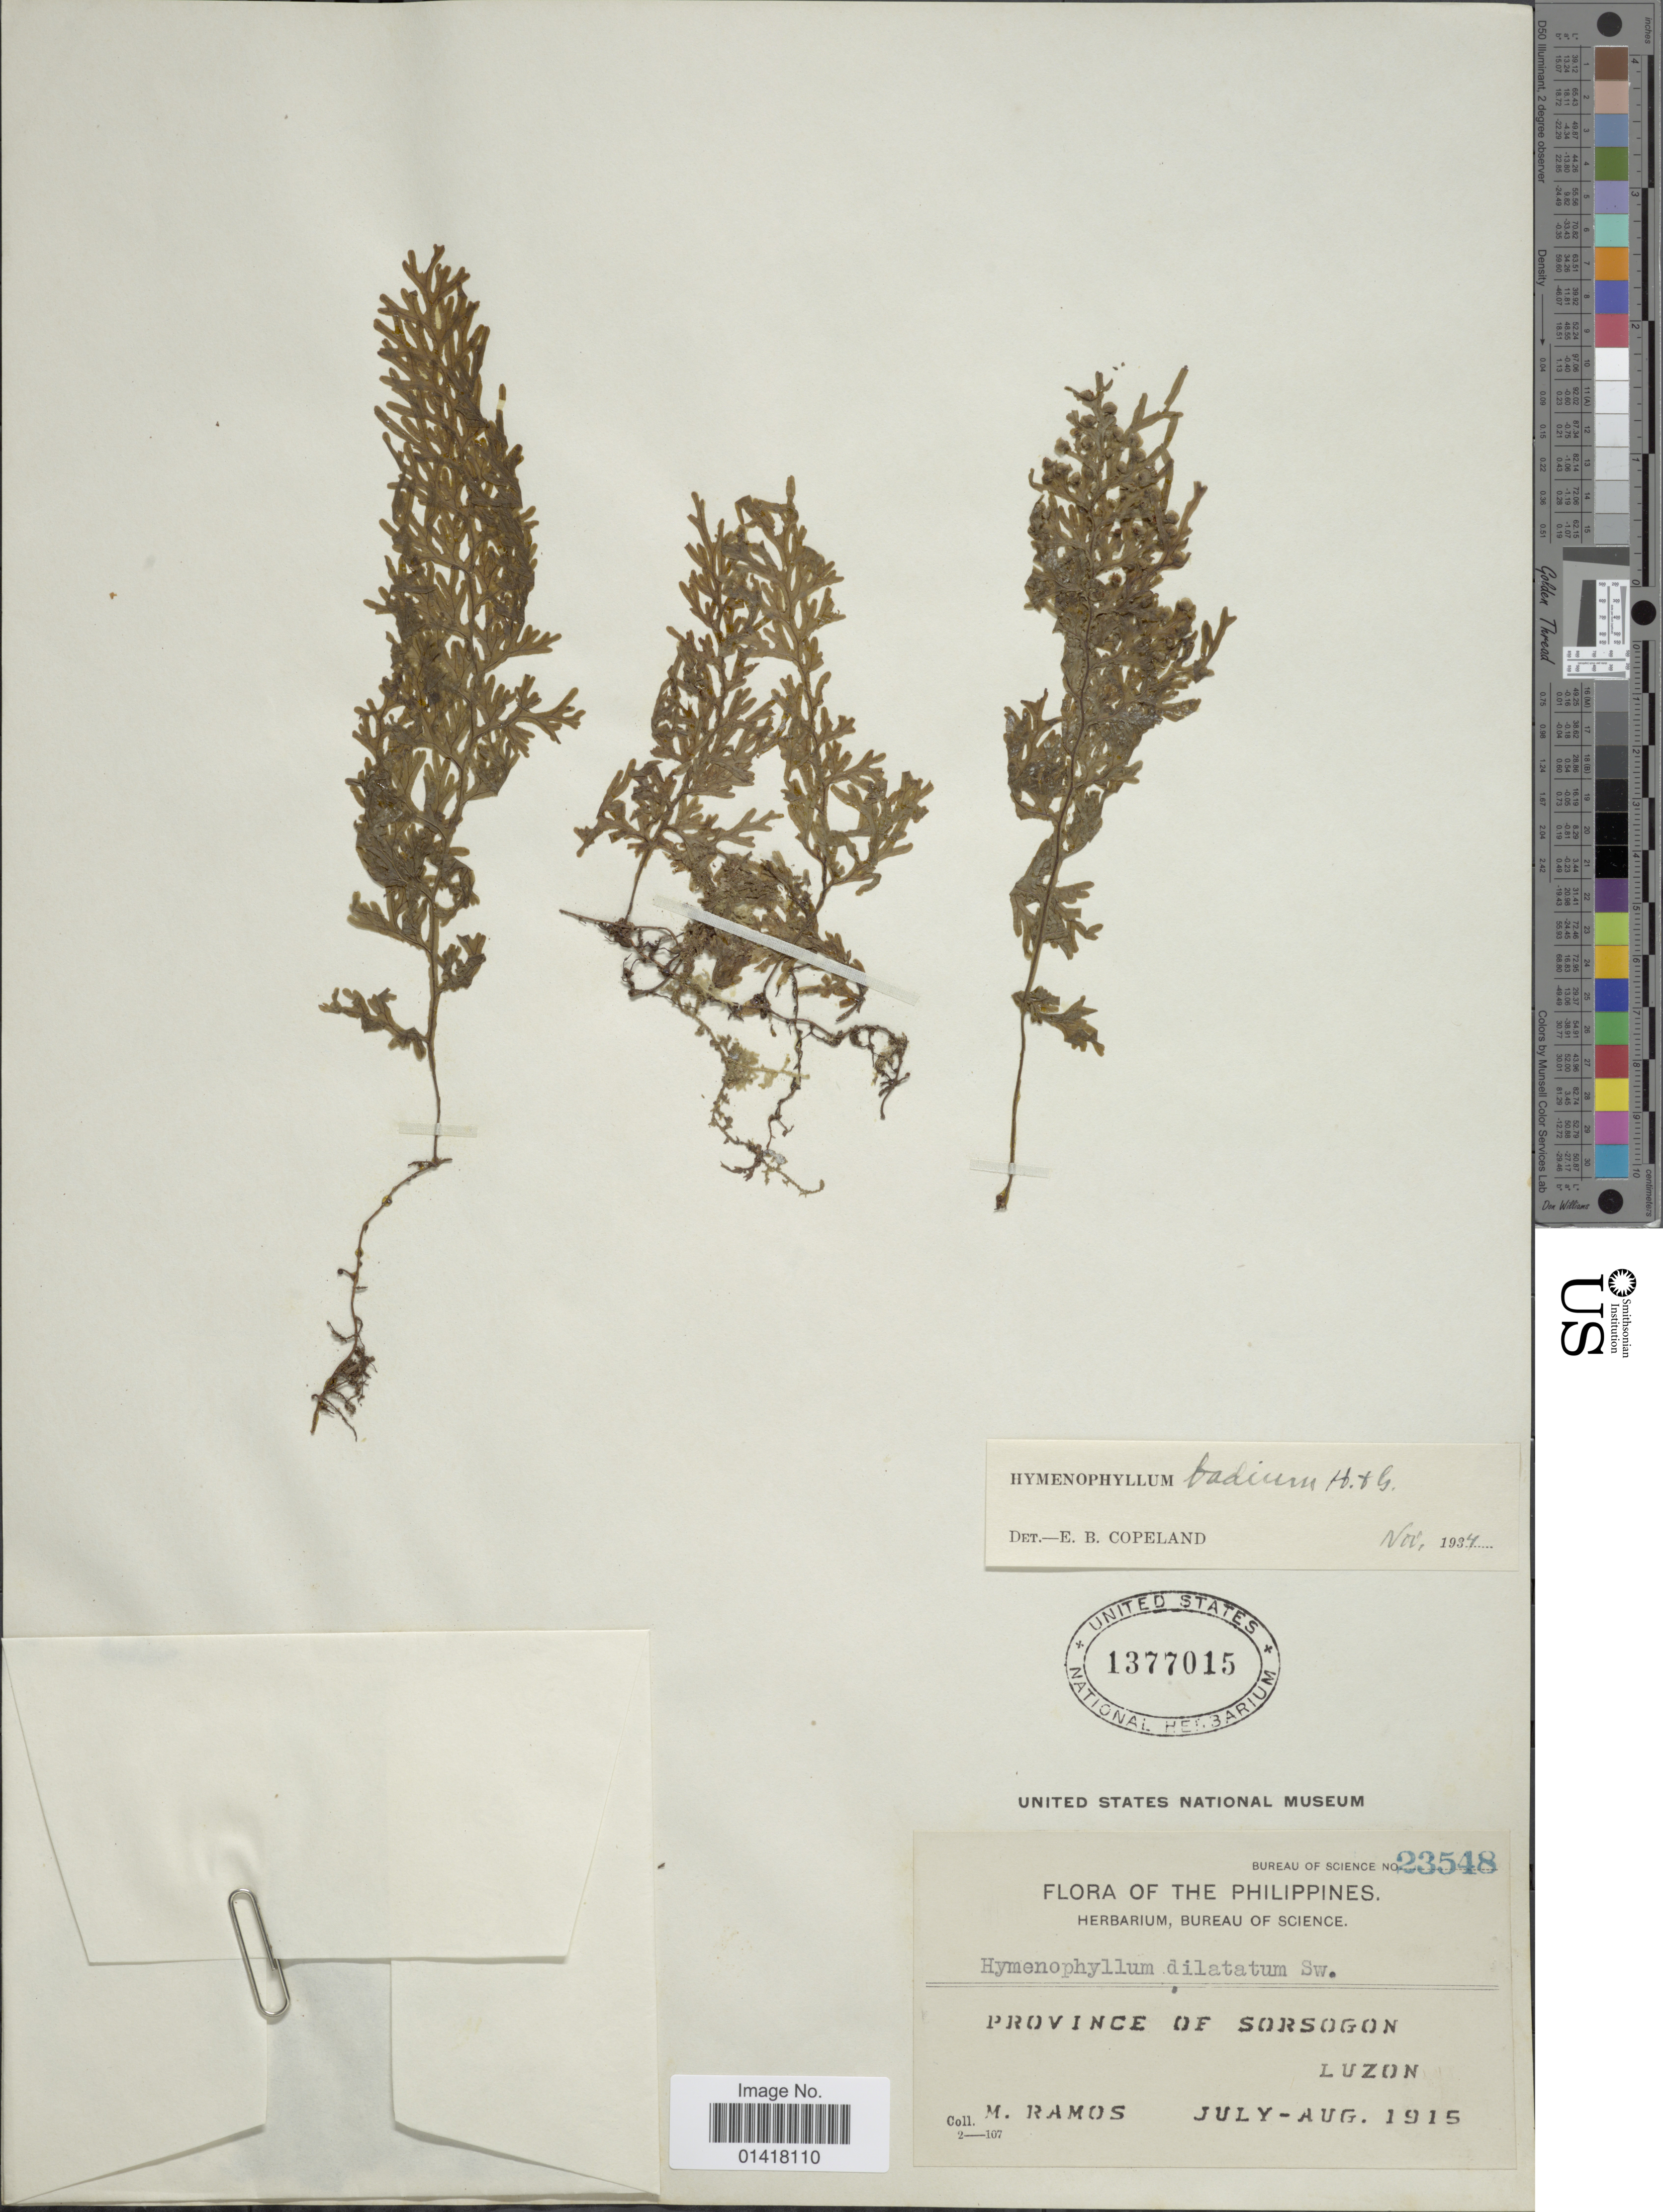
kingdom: Plantae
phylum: Tracheophyta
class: Polypodiopsida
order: Hymenophyllales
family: Hymenophyllaceae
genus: Hymenophyllum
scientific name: Hymenophyllum badium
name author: Hook. & Grev.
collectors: M. Ramos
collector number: Bureau of Science 23548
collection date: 1915-07/1915-08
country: Philippines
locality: Luzon. Province of Sorsogon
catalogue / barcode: US 1377015